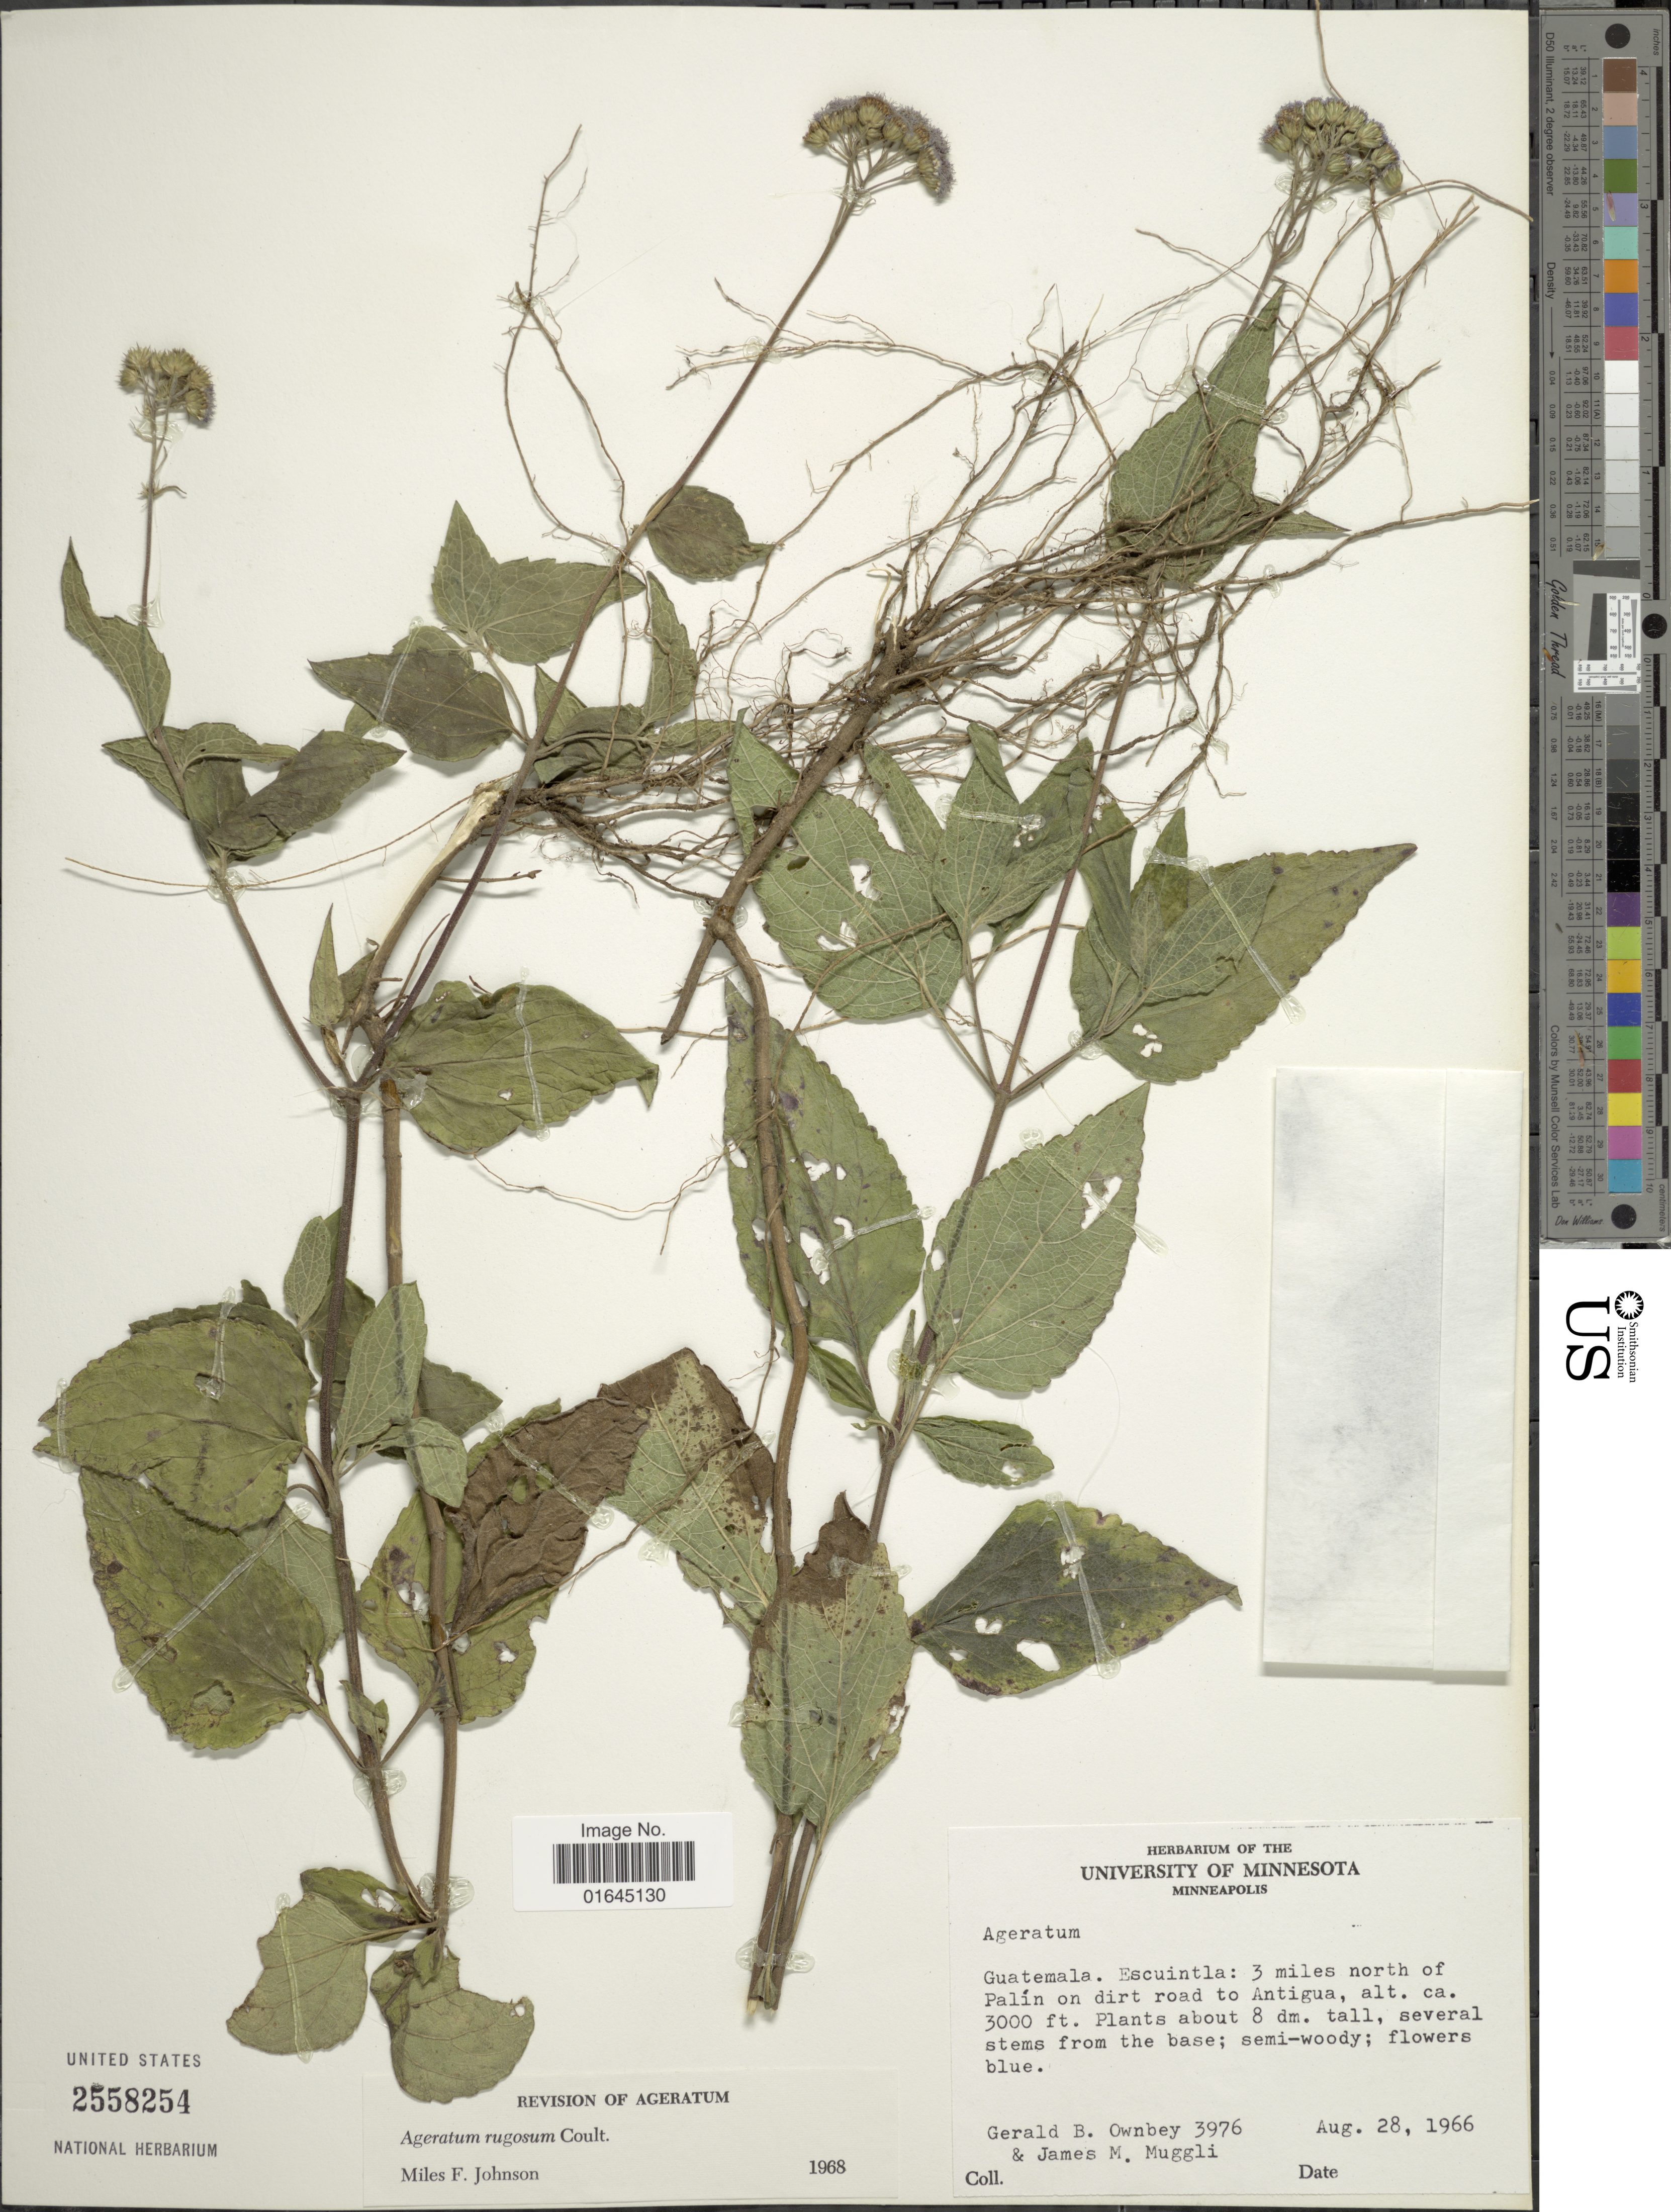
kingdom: Plantae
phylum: Tracheophyta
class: Magnoliopsida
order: Asterales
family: Asteraceae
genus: Ageratum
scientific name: Ageratum rugosum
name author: J.M. Coult.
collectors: G. B. Ownbey & J. Muggli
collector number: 3976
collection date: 1966-04-28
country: Guatemala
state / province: Escuintla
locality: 3 miles north of Palín on dirt road to Antigua.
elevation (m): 914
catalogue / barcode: US 2558254